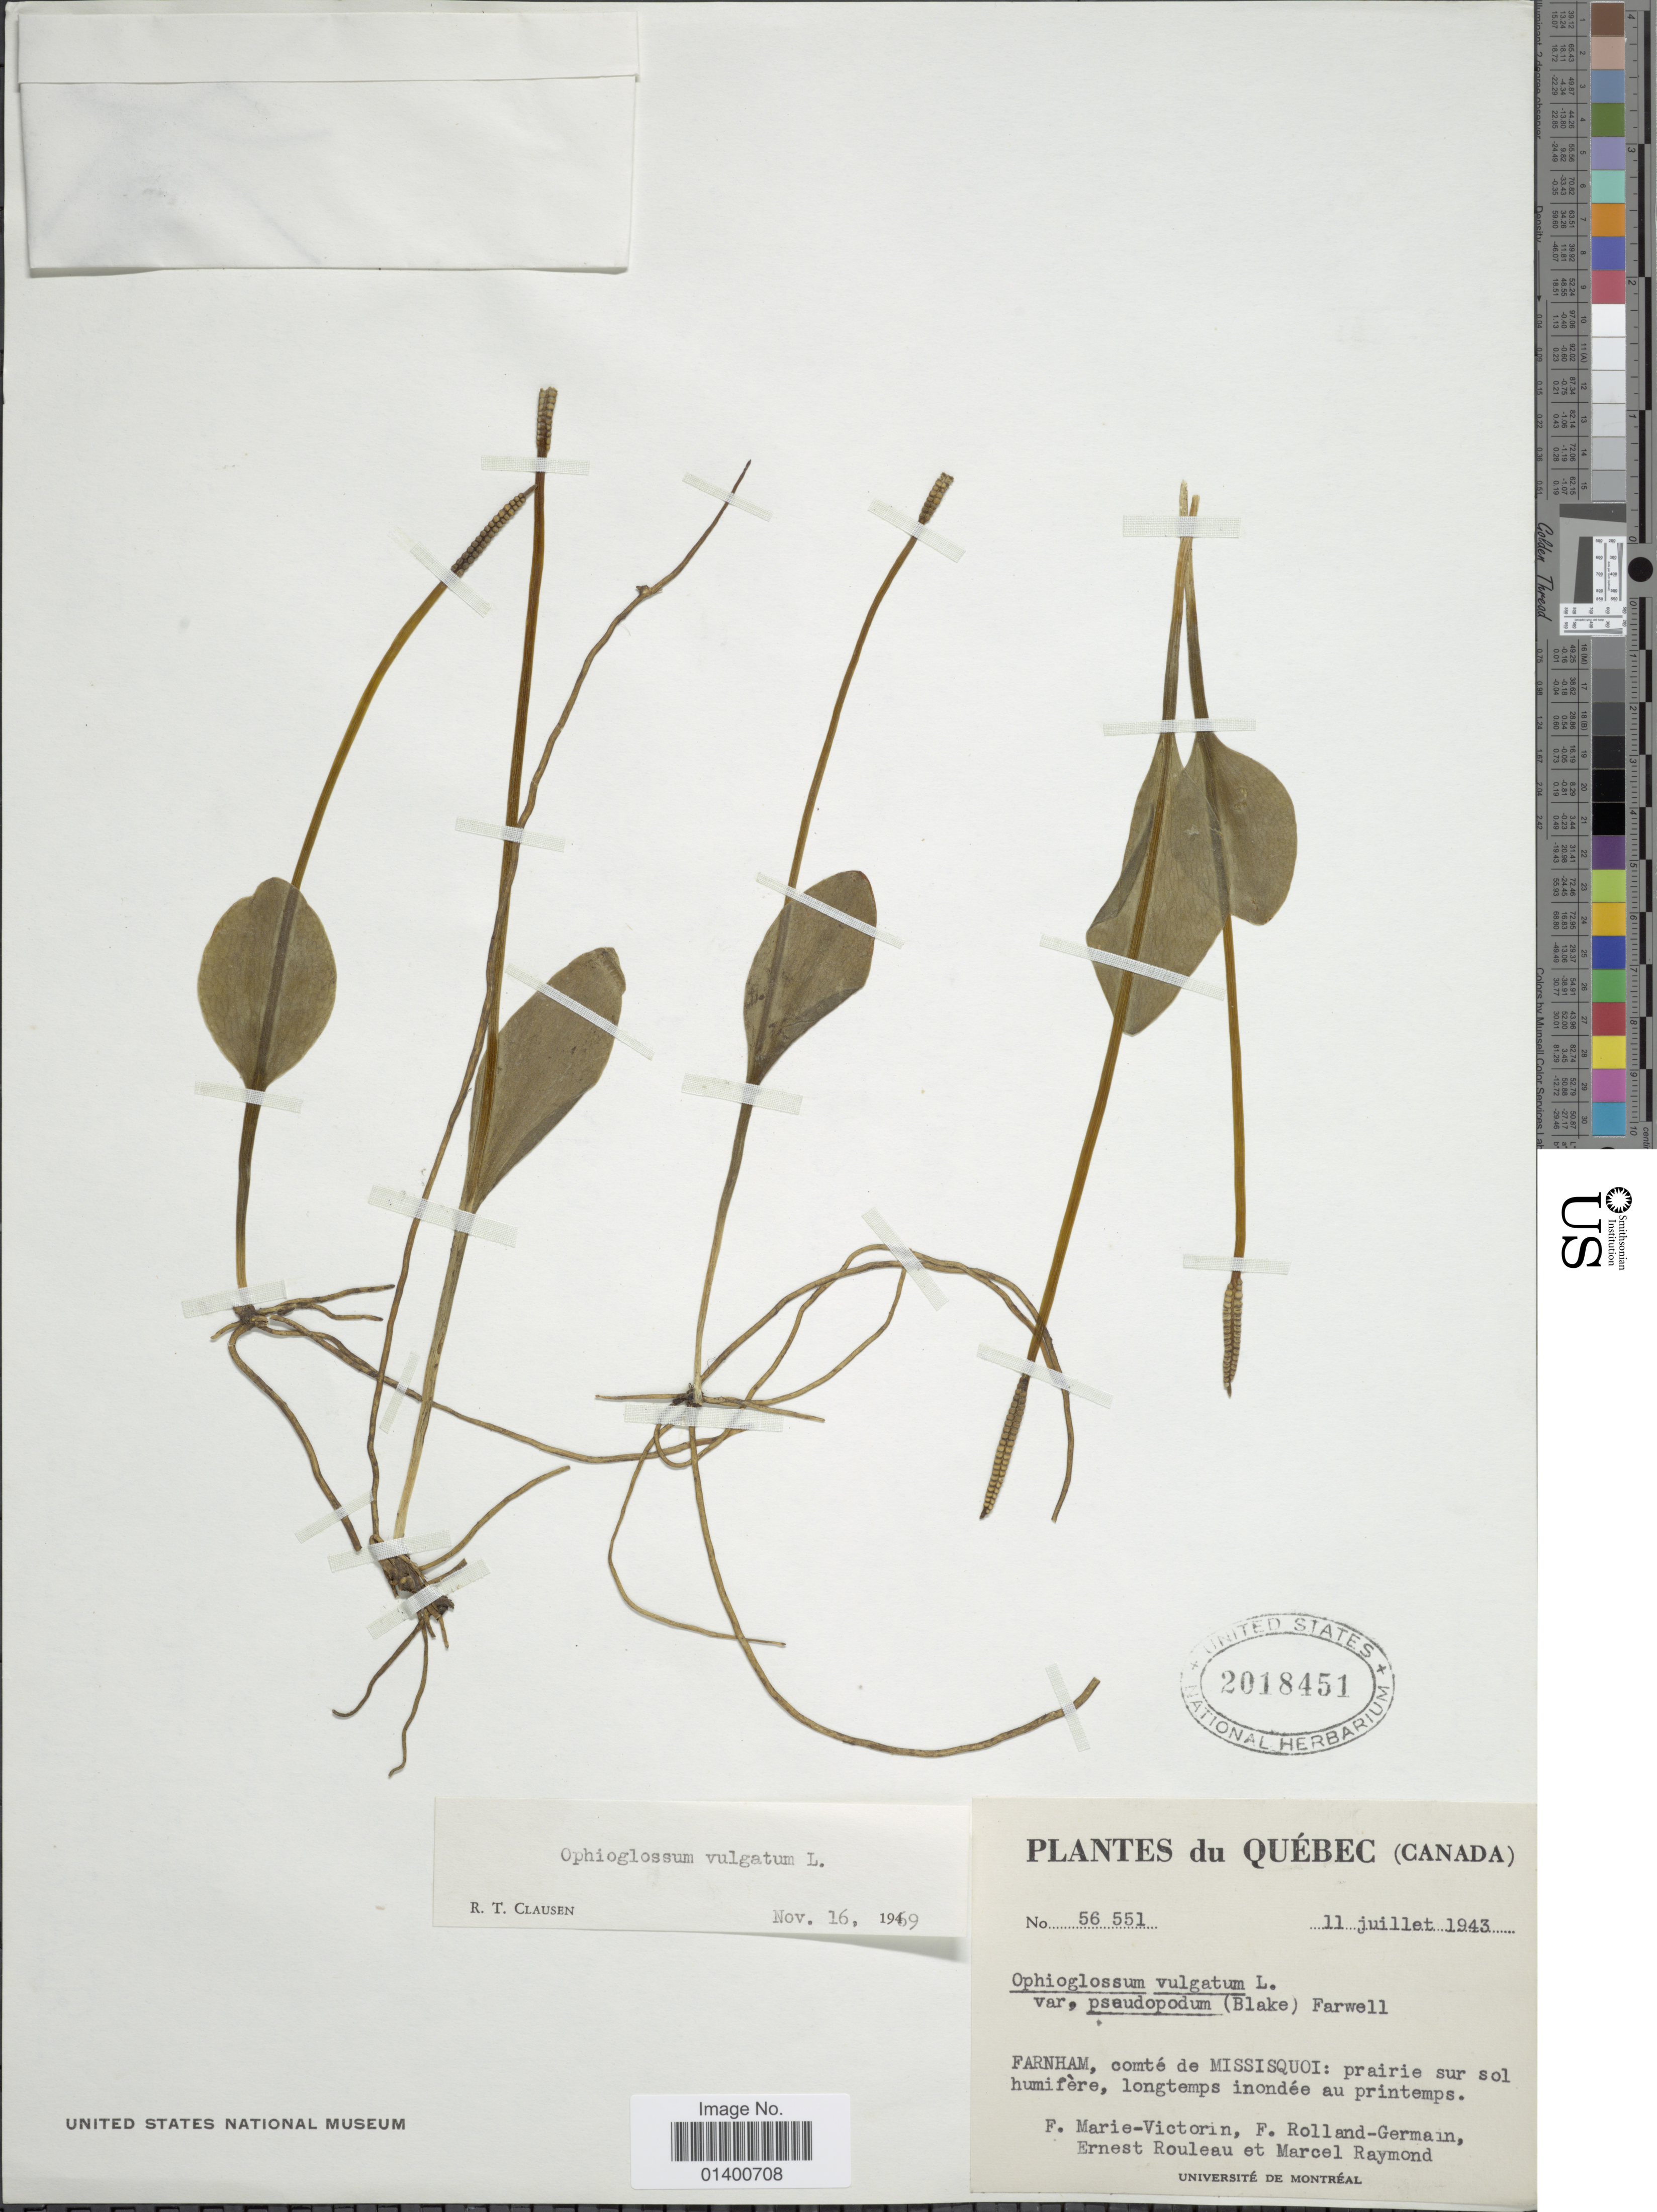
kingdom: Plantae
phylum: Tracheophyta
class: Polypodiopsida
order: Ophioglossales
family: Ophioglossaceae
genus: Ophioglossum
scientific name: Ophioglossum vulgatum var. pseudopodum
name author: (S.F. Blake) Farw.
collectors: Fr. Marie-Victorin, Rolland-Germain, J. Rouleau & M. Raymond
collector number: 56551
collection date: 1943-07-11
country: Canada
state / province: Quebec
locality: Farnham, comte de Missisquoi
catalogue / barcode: US 2018451